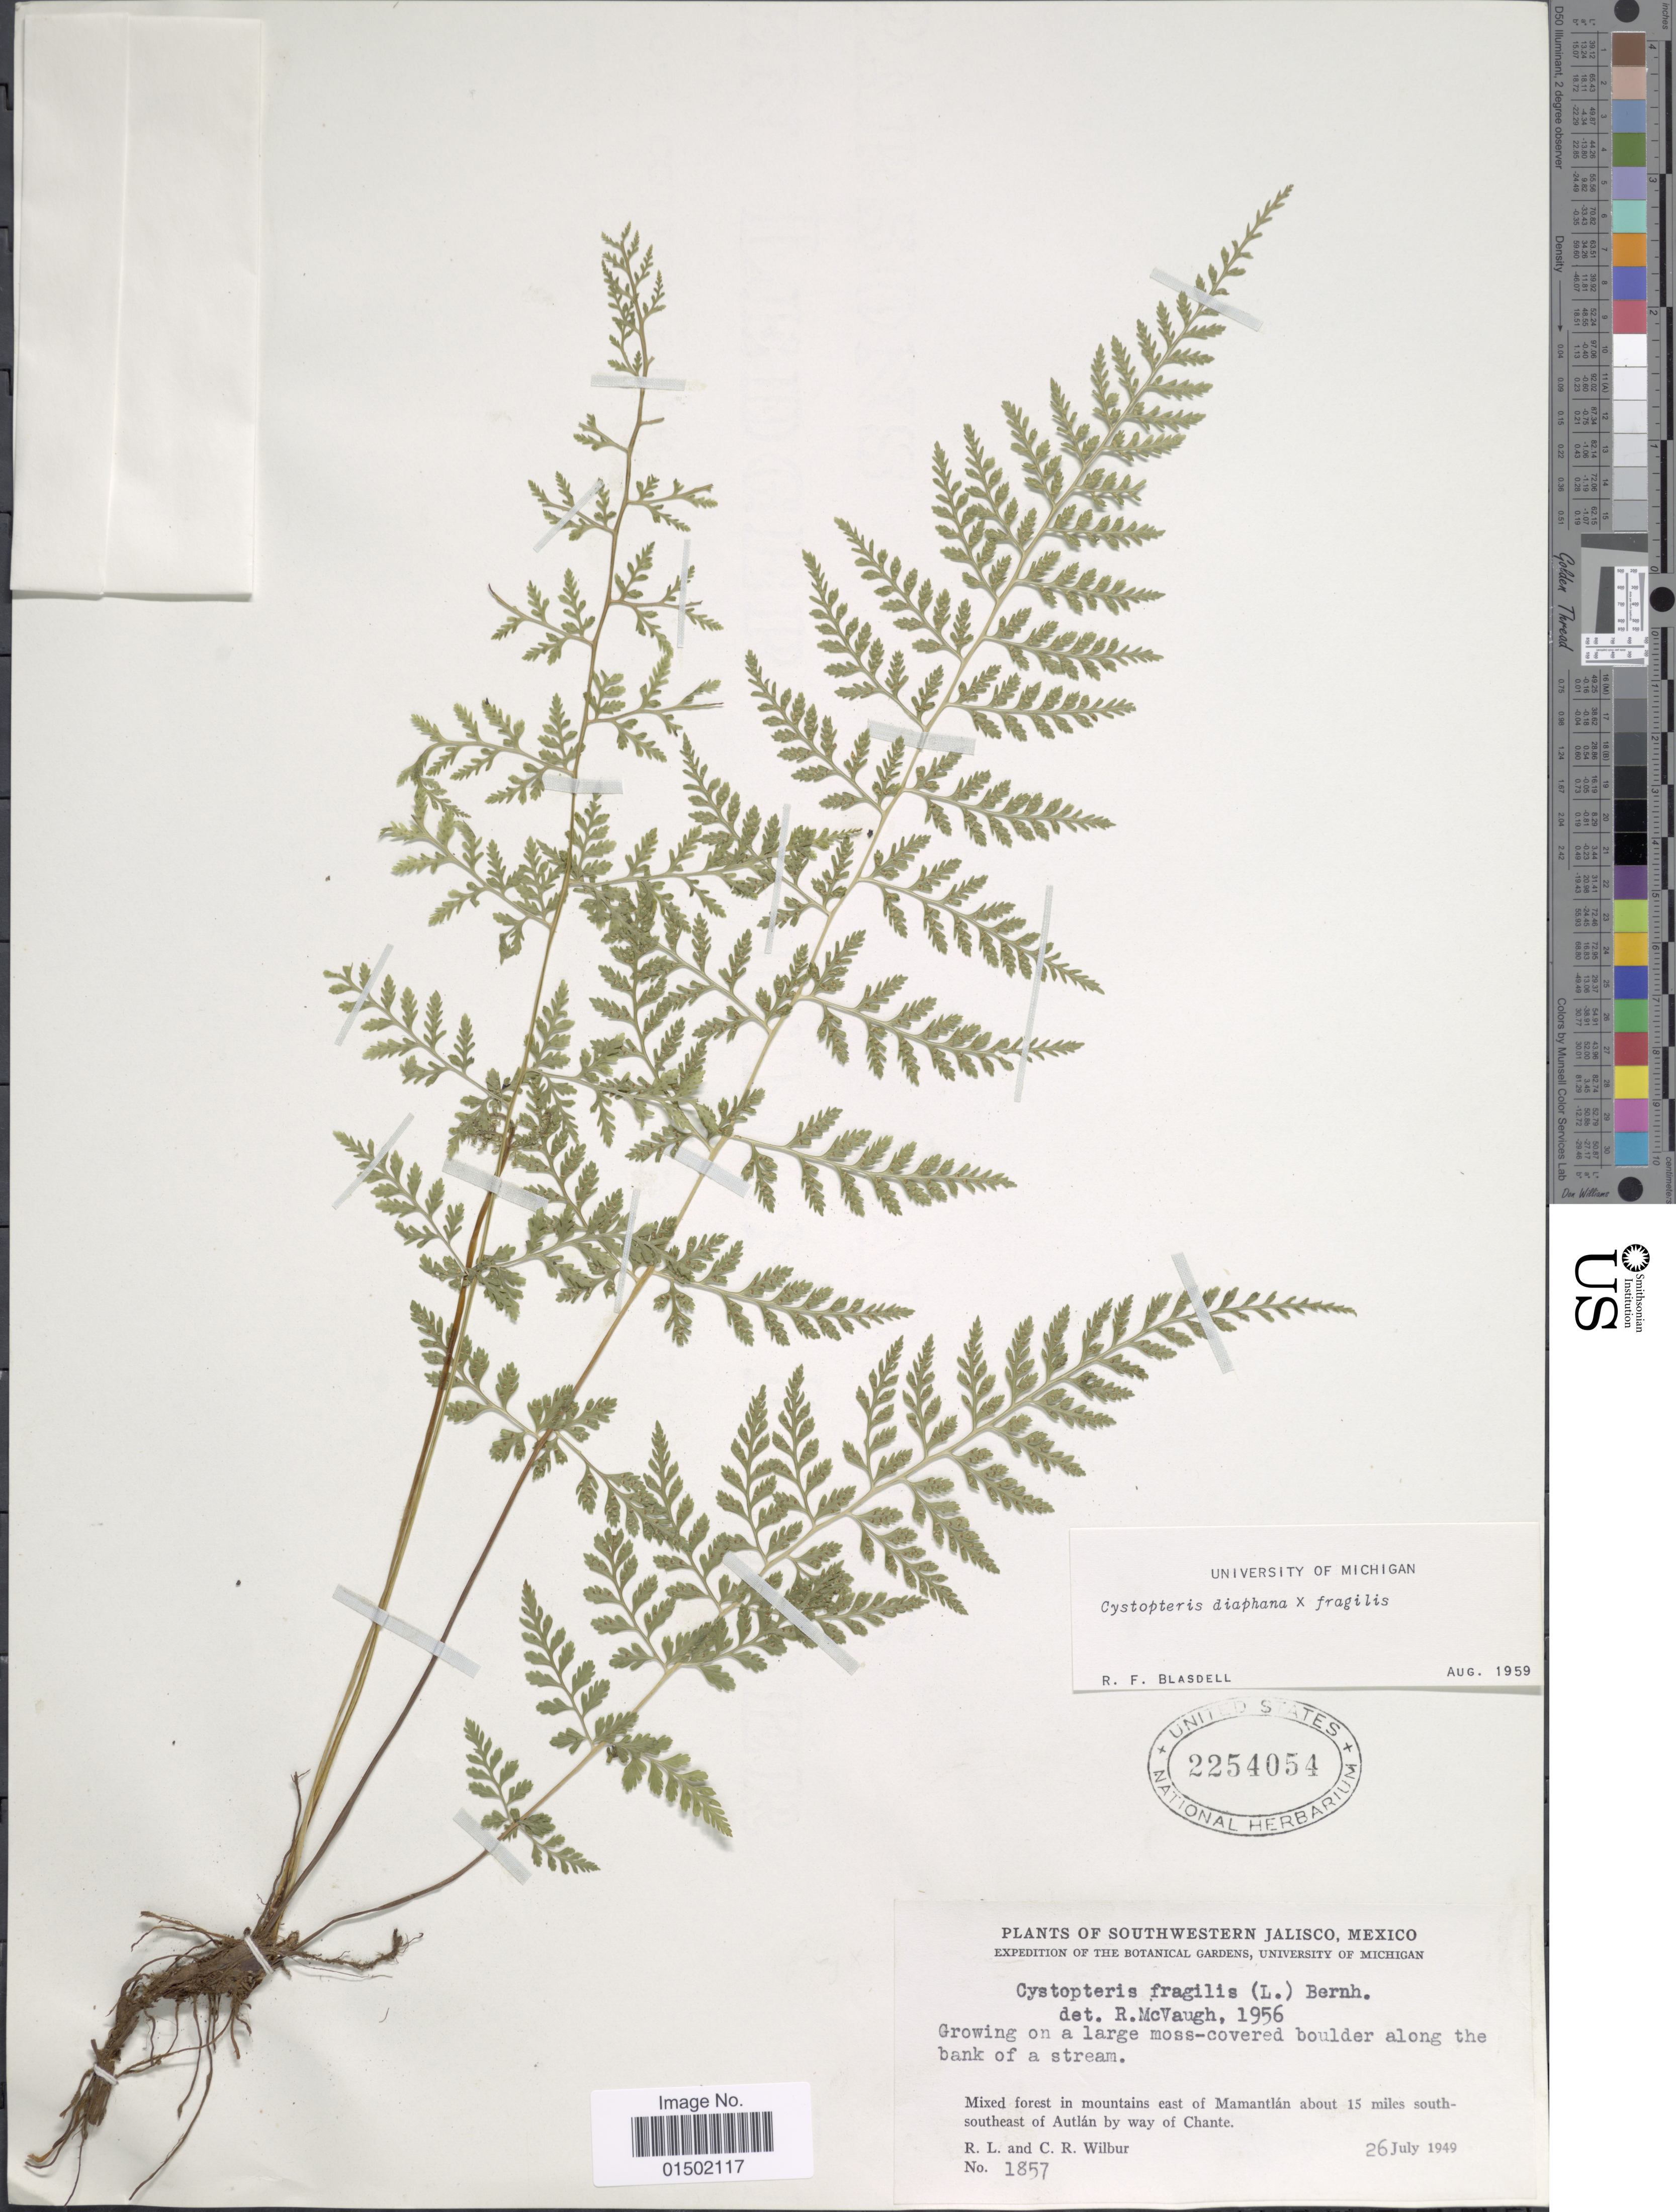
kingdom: Plantae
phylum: Tracheophyta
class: Polypodiopsida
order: Polypodiales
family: Cystopteridaceae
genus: Cystopteris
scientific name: Cystopteris diaphana x C. fragilis (L.) Bernh.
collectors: R. L. Wilbur & C. Wilbur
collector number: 1857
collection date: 1949-07-26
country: Mexico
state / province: Jalisco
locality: Southwestern jalisco. Mixed forest oin mountains east of Mamantlan about 15 miles south-southeast of Autlan by way of Chante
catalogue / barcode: US 2254054